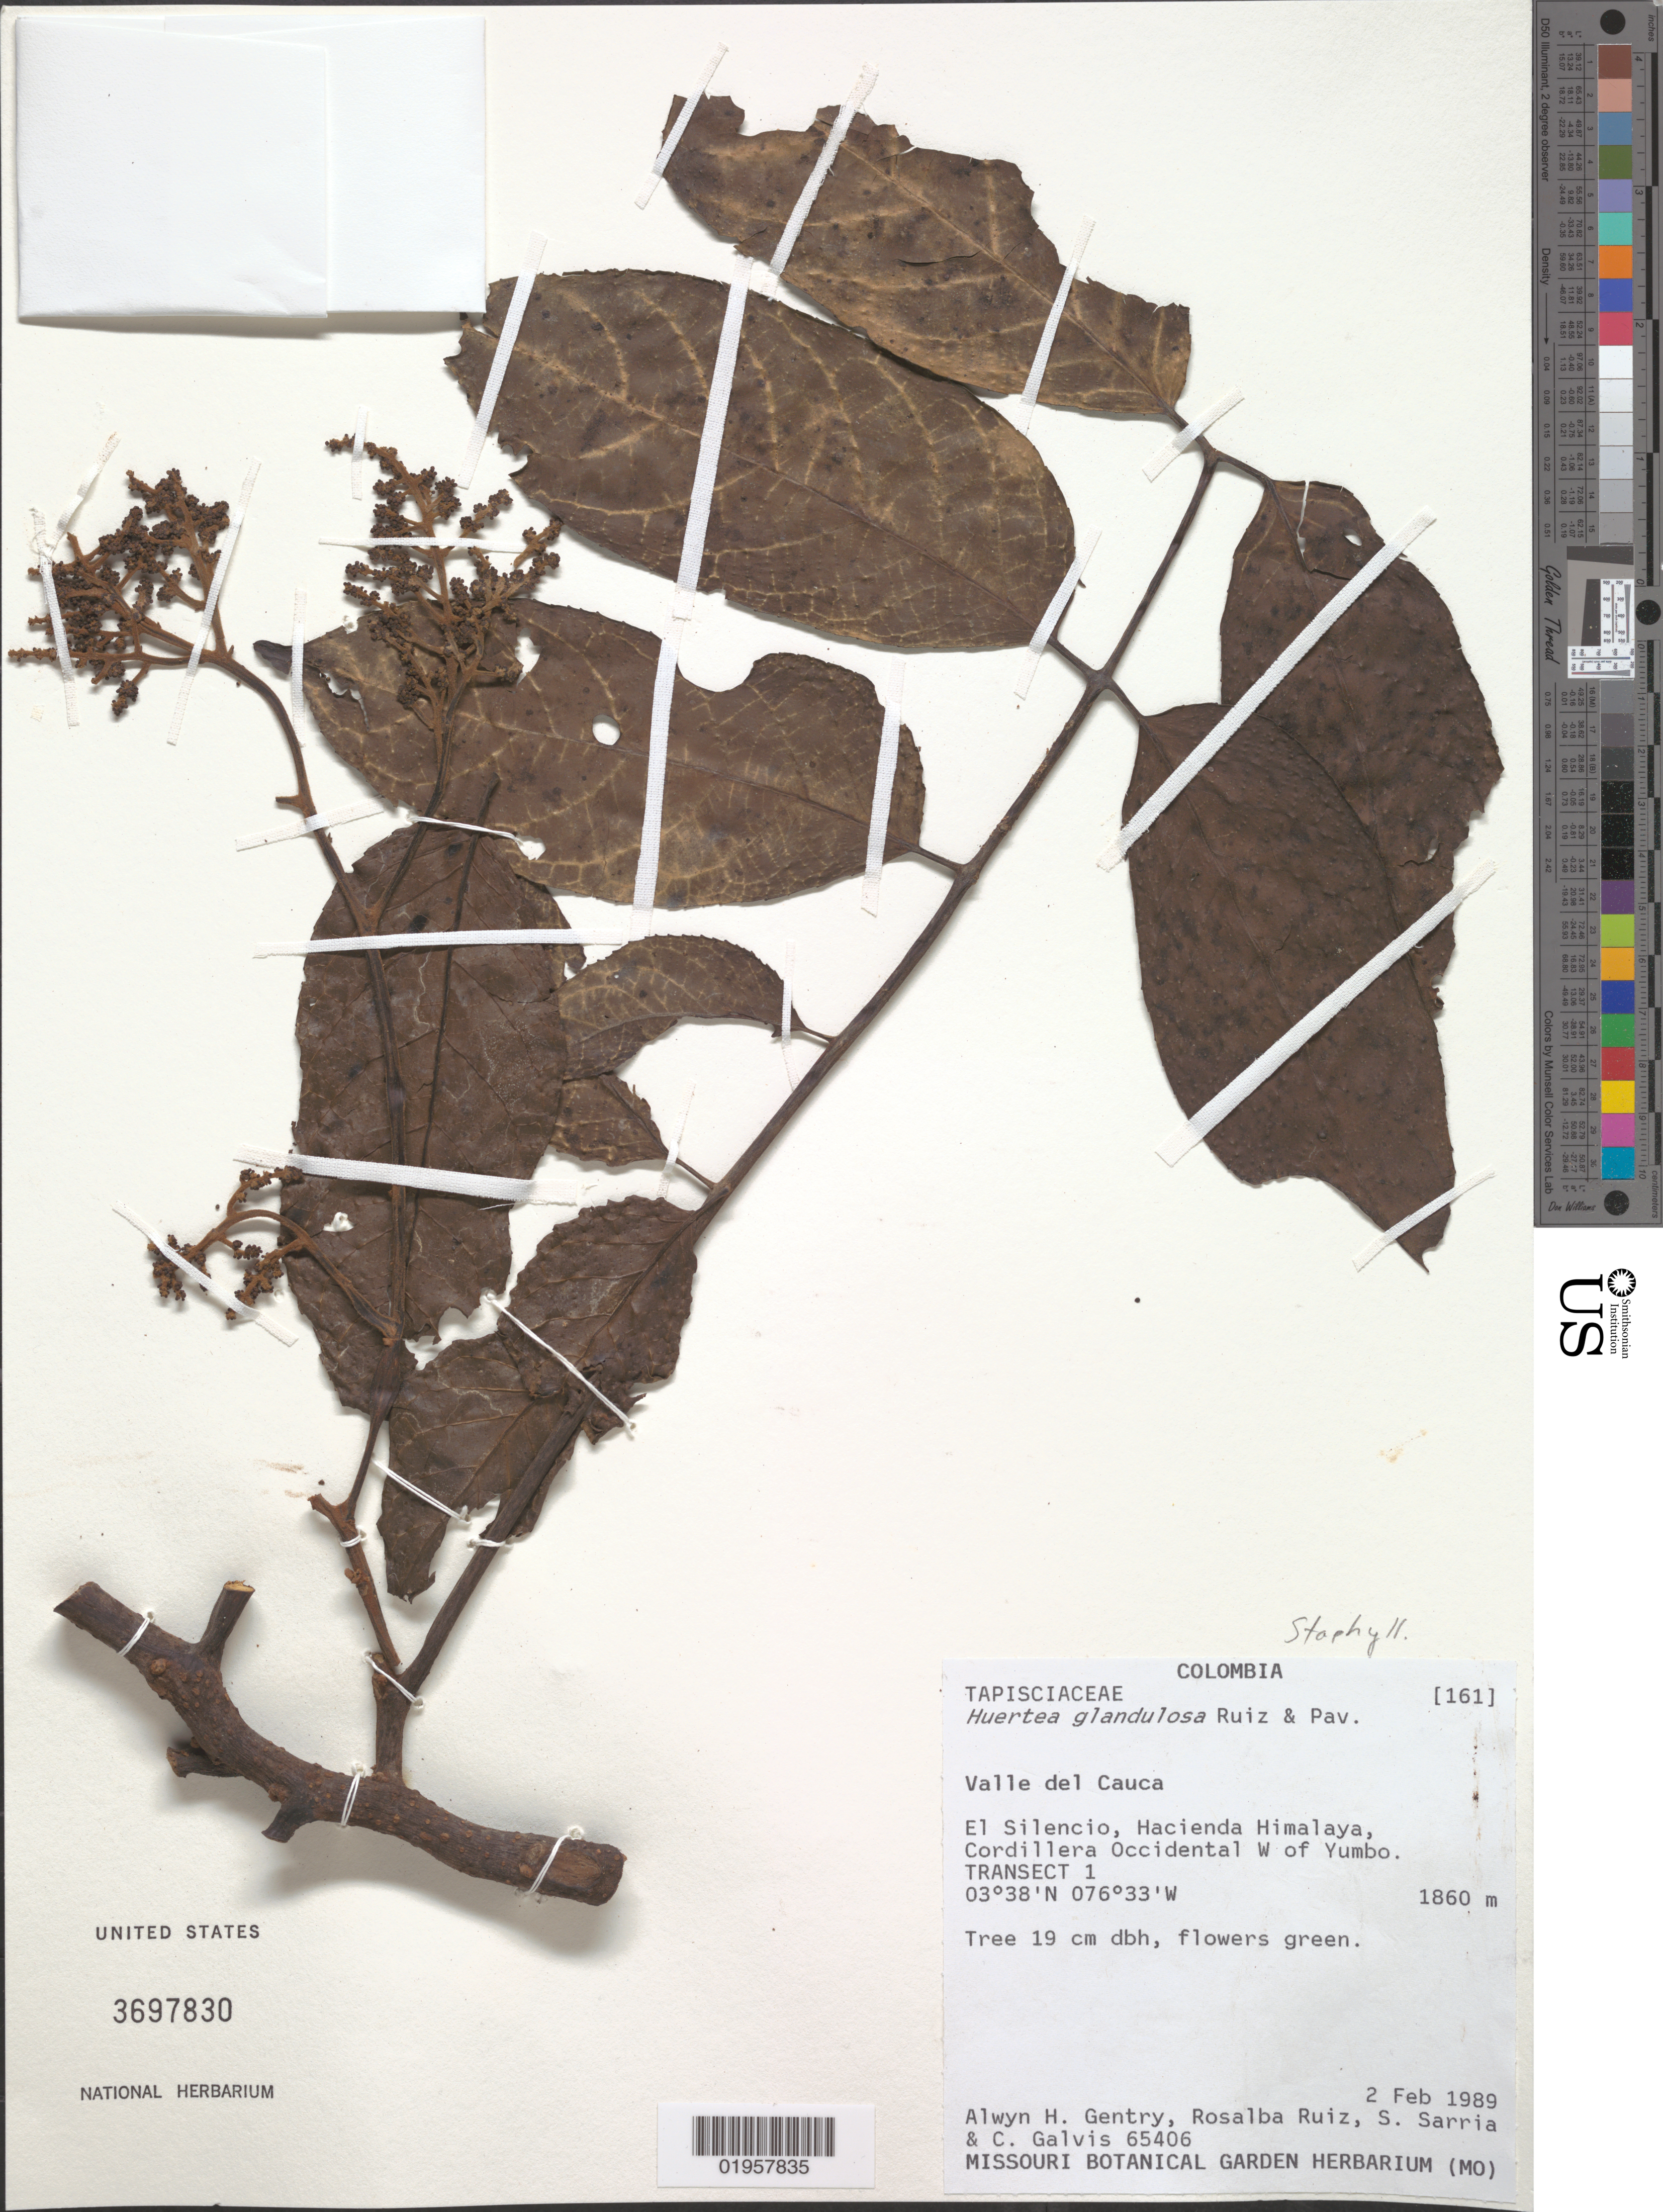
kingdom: Plantae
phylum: Tracheophyta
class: Magnoliopsida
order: Huerteales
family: Tapisciaceae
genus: Huertea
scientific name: Huertea glandulosa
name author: Ruiz & Pav.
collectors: A. H. Gentry, R. Ruiz, S. Sarria & C. Galvis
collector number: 65406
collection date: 1989-02-02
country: Colombia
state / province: Valle del Cauca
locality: El Silencio, Hacienda Himalaya, Cordillera Occidental W of Yumbo. Transect 1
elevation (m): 1860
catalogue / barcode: US 3697830